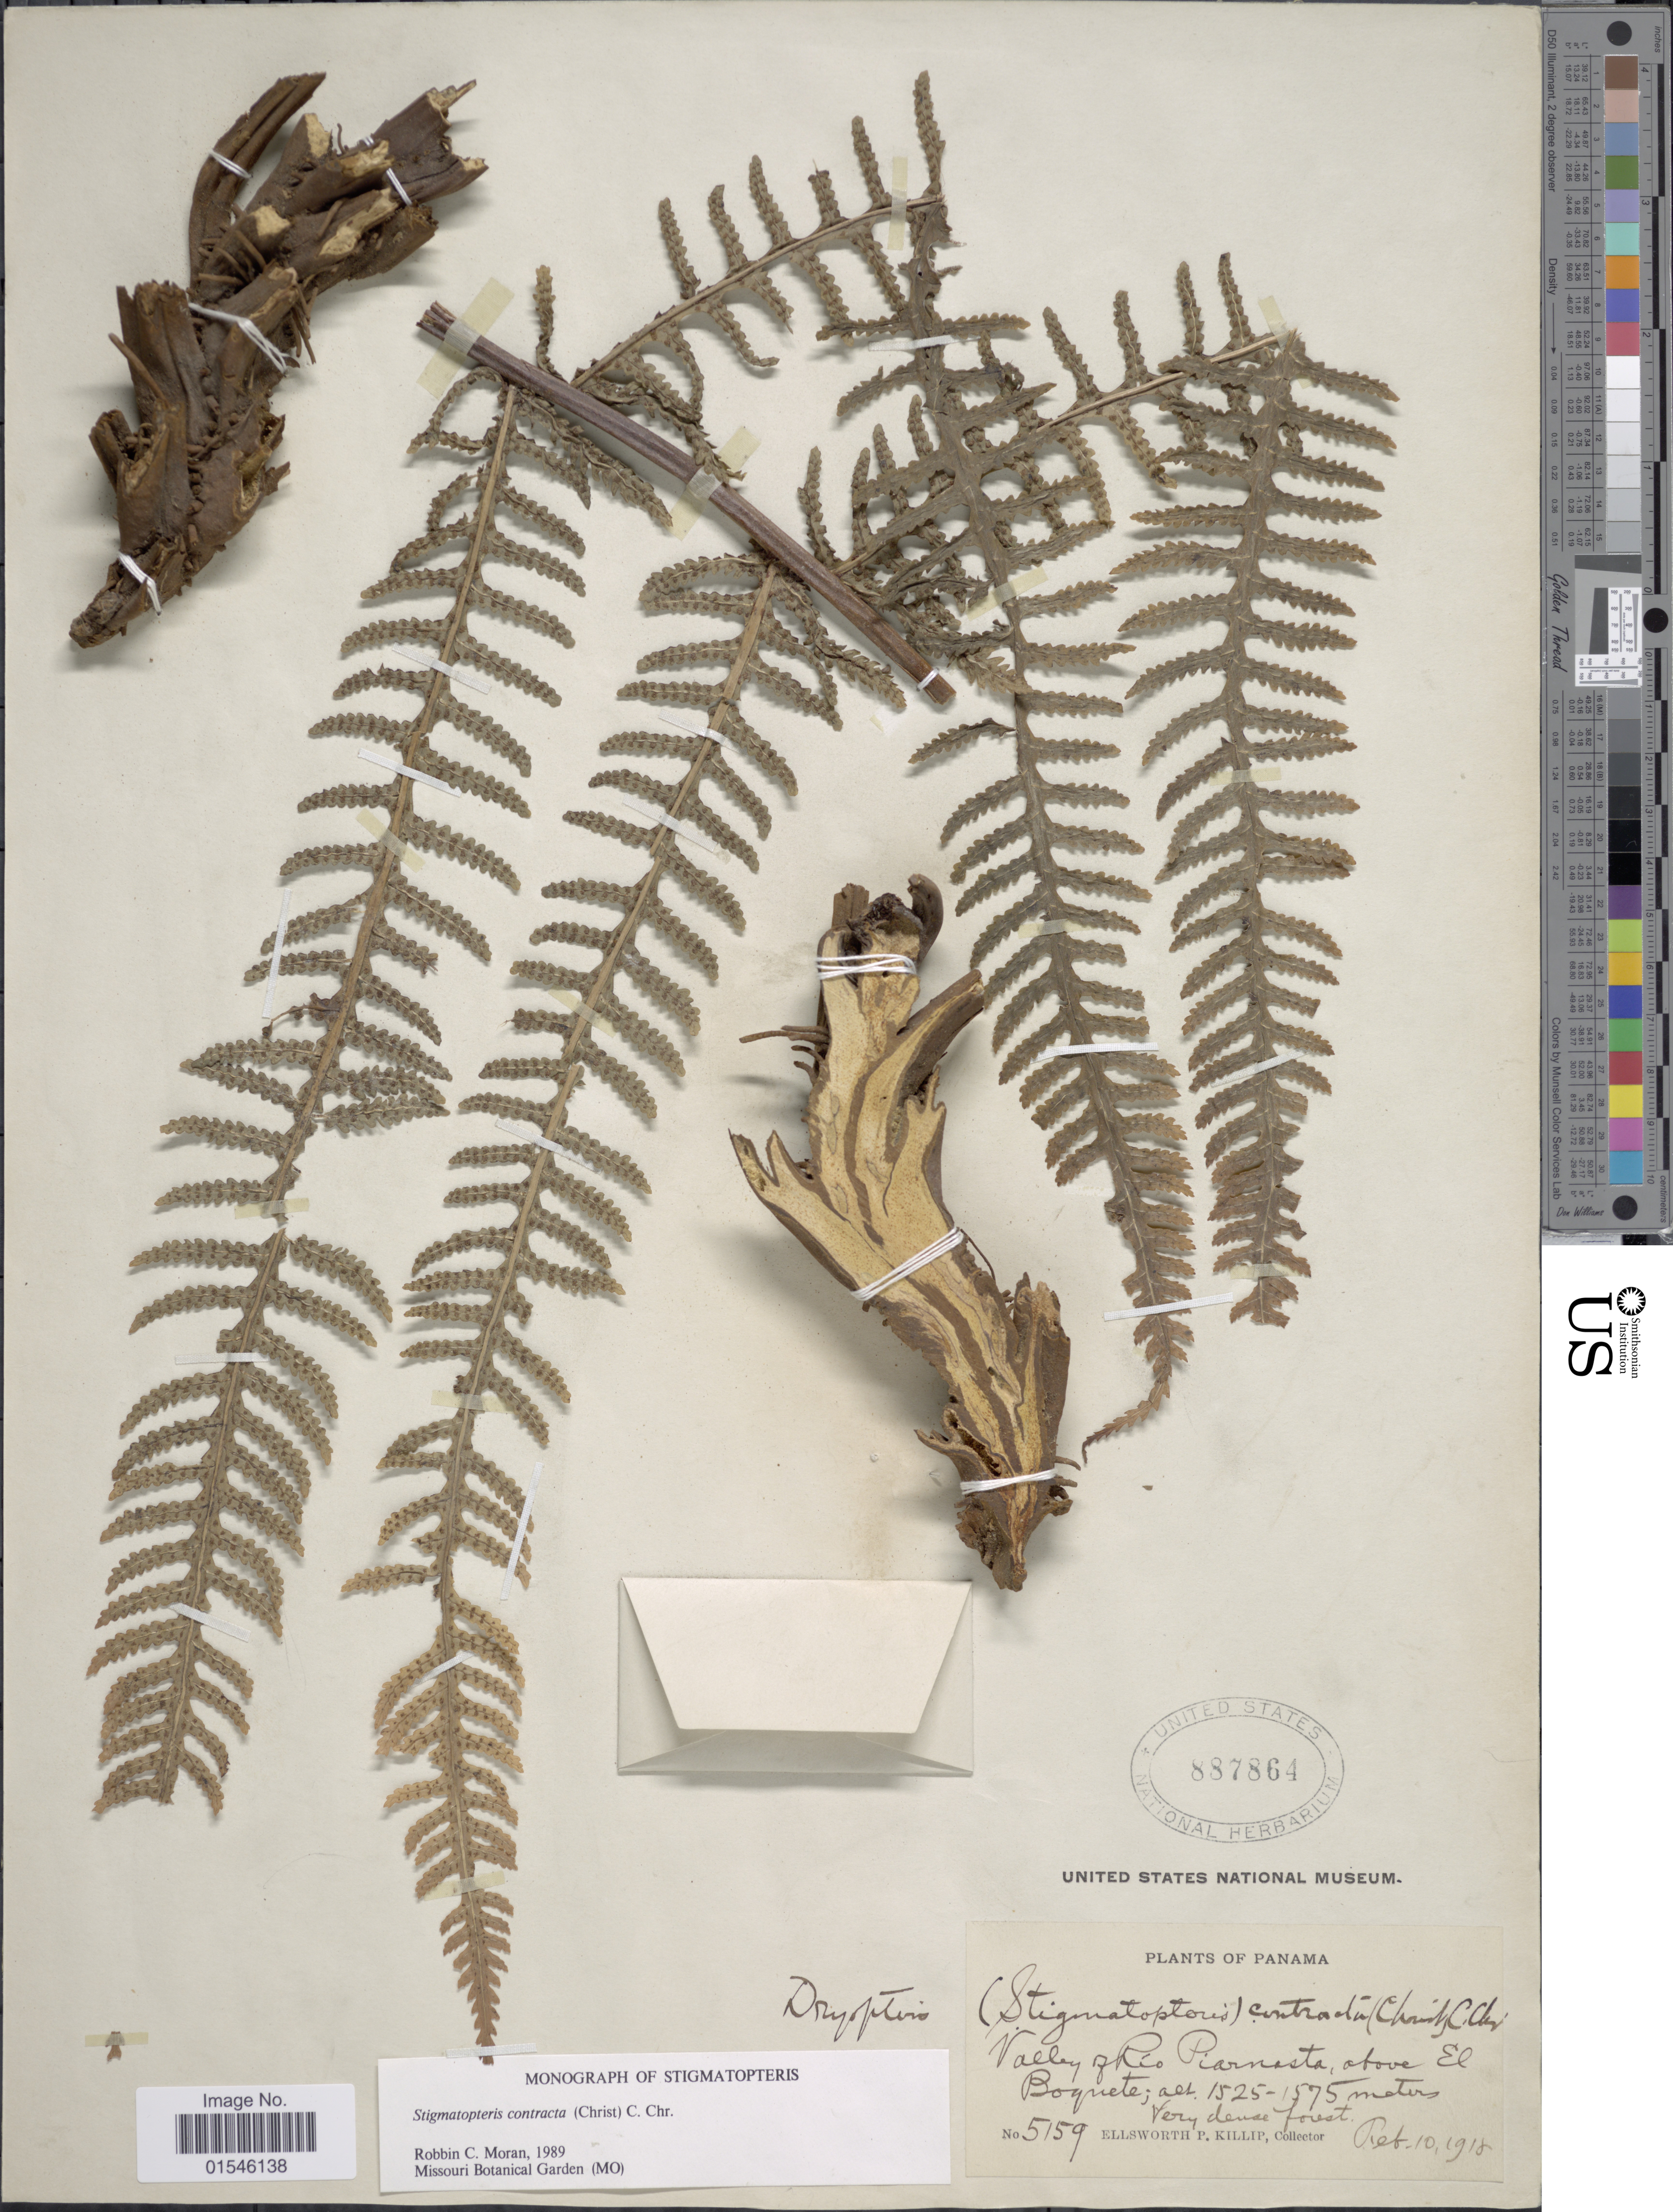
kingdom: Plantae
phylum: Tracheophyta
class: Polypodiopsida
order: Polypodiales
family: Dryopteridaceae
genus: Stigmatopteris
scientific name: Stigmatopteris contracta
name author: (Christ) C. Chr.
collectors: E. P. Killip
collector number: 5159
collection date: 1918-02-10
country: Panama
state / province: Panamá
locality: Valley of Río Piarnasta, above El Boquete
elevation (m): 1525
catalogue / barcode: US 887864